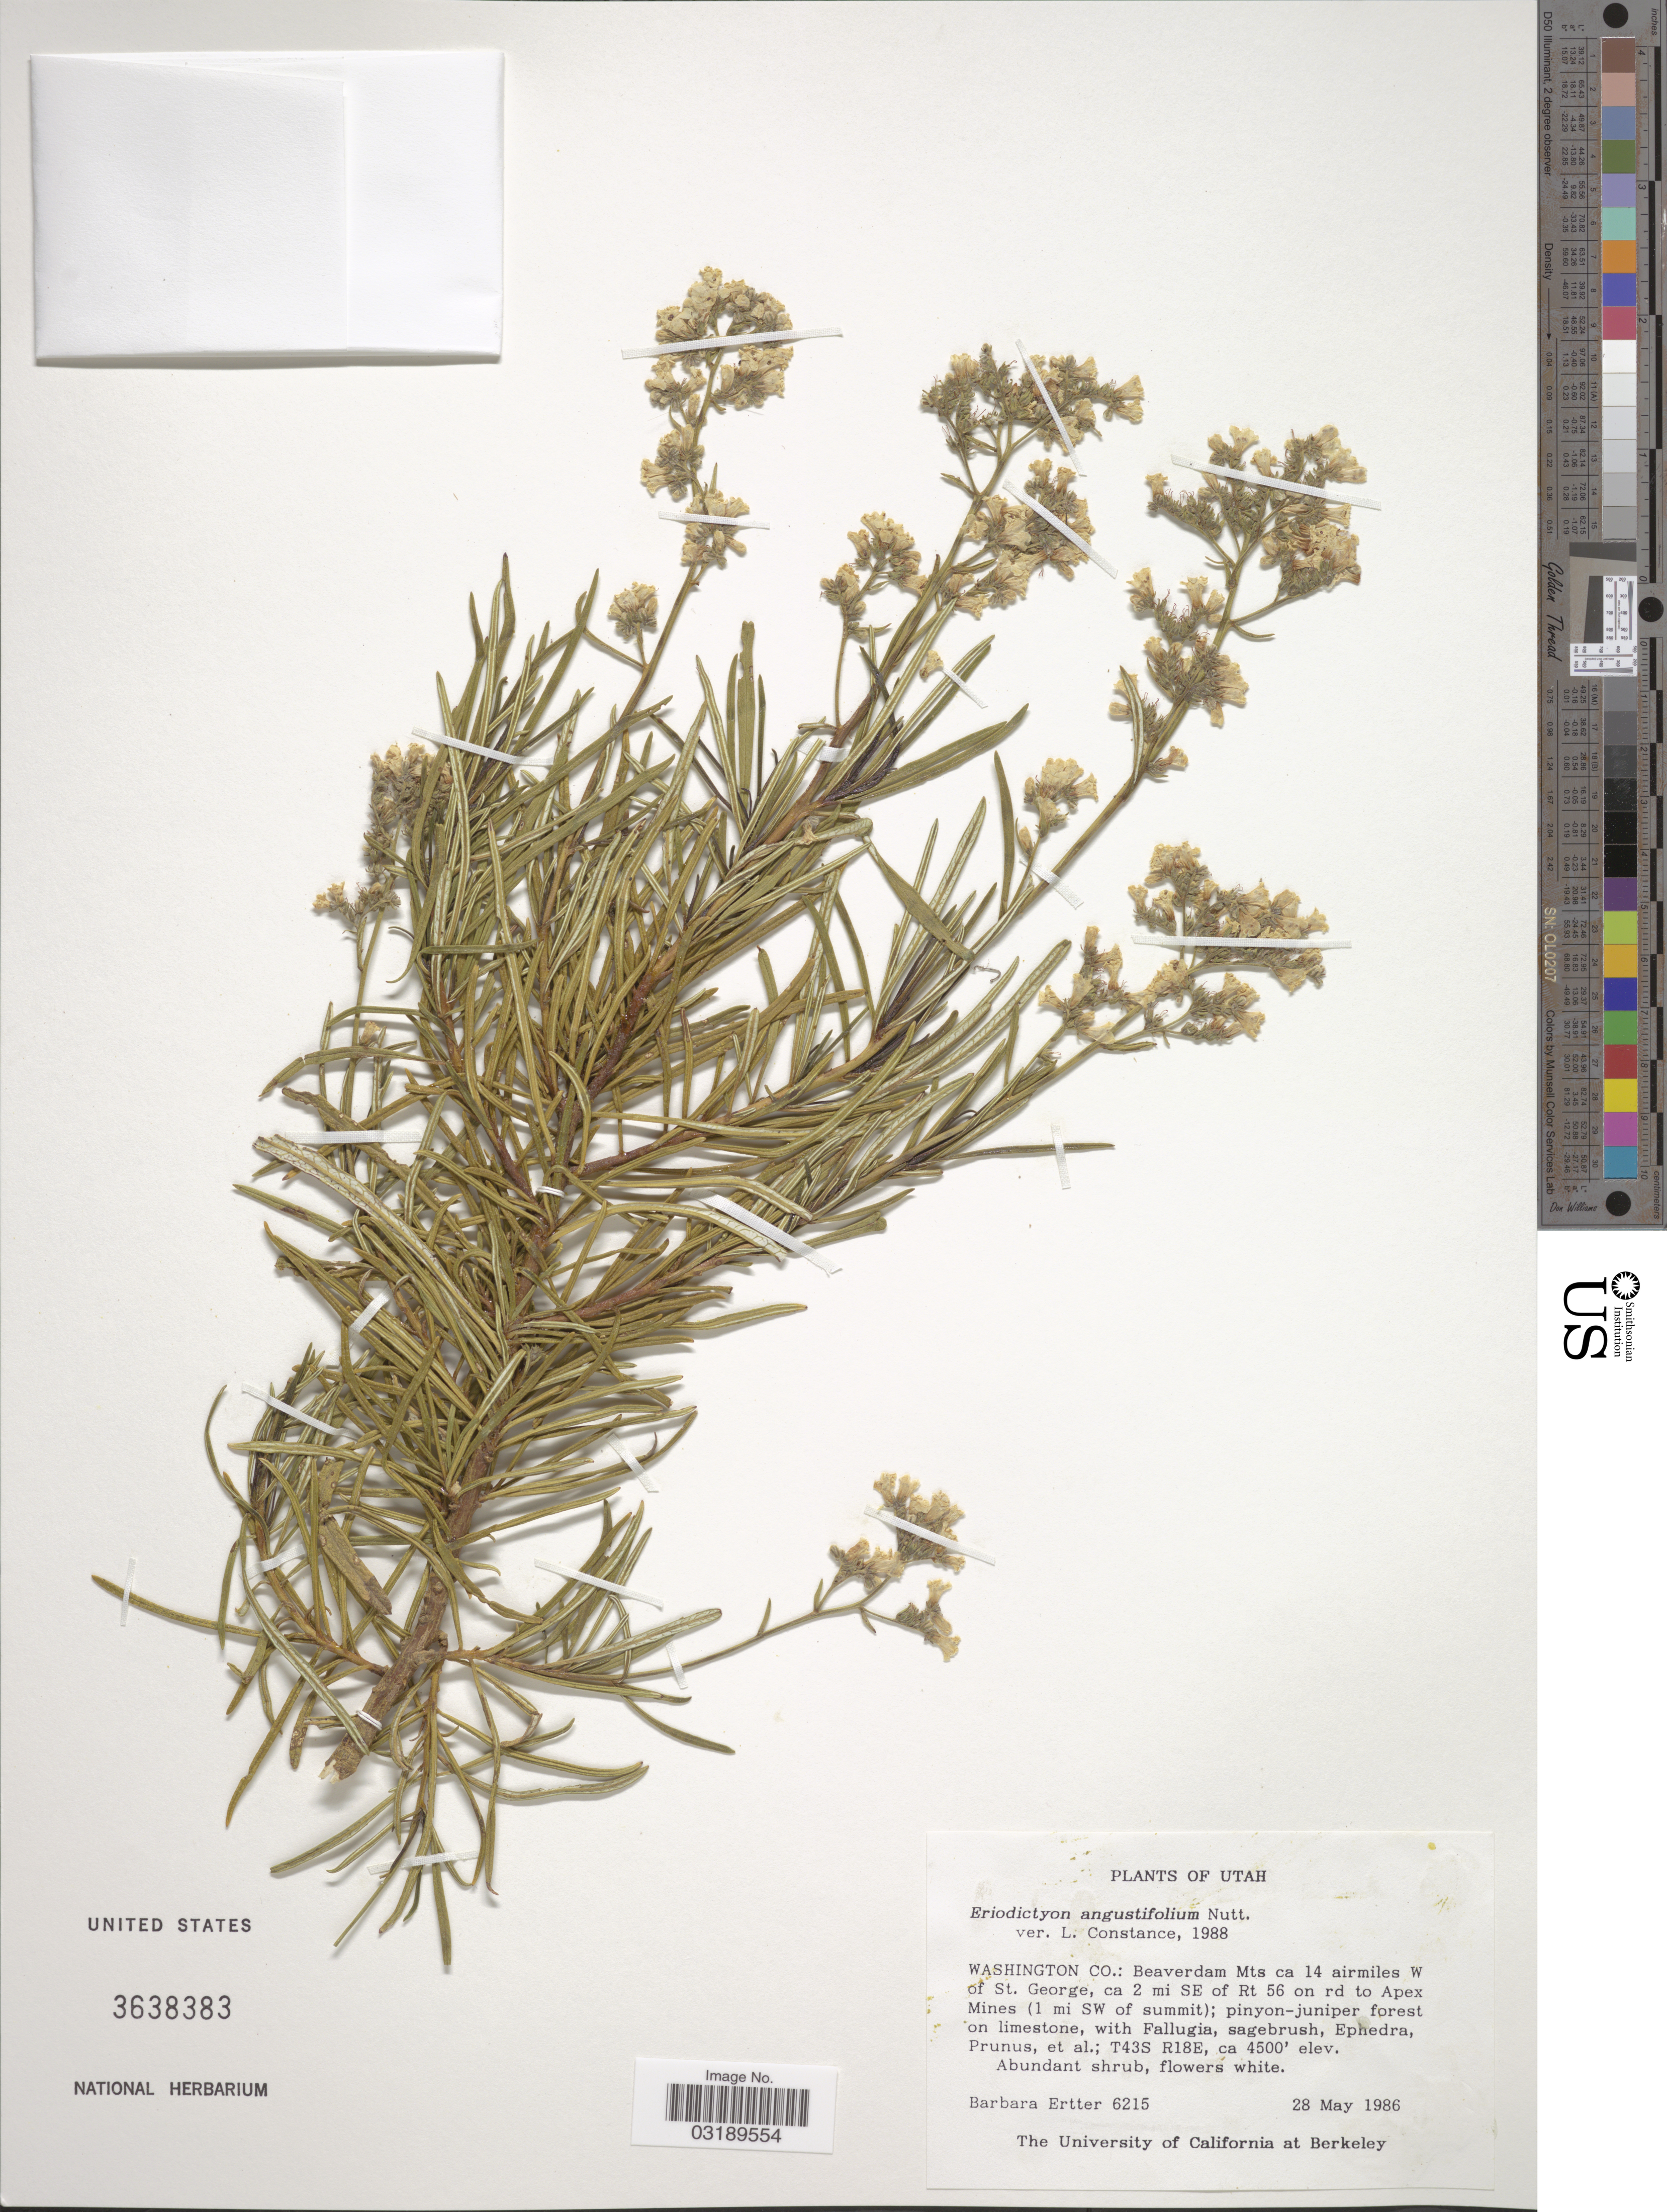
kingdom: Plantae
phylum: Tracheophyta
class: Magnoliopsida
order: Boraginales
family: Namaceae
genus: Eriodictyon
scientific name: Eriodictyon angustifolium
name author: Nutt.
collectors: B. Ertter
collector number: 6215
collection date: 1986-05-28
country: United States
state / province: Utah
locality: Washington Co.: Beaverdam Mts ca 14 airmiles W of St. George, ca 2 mi SE of Rt 56 on rd to Apex Mines (1 mi SW of summit). T43S R18E.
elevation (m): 1372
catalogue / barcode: US 3638383